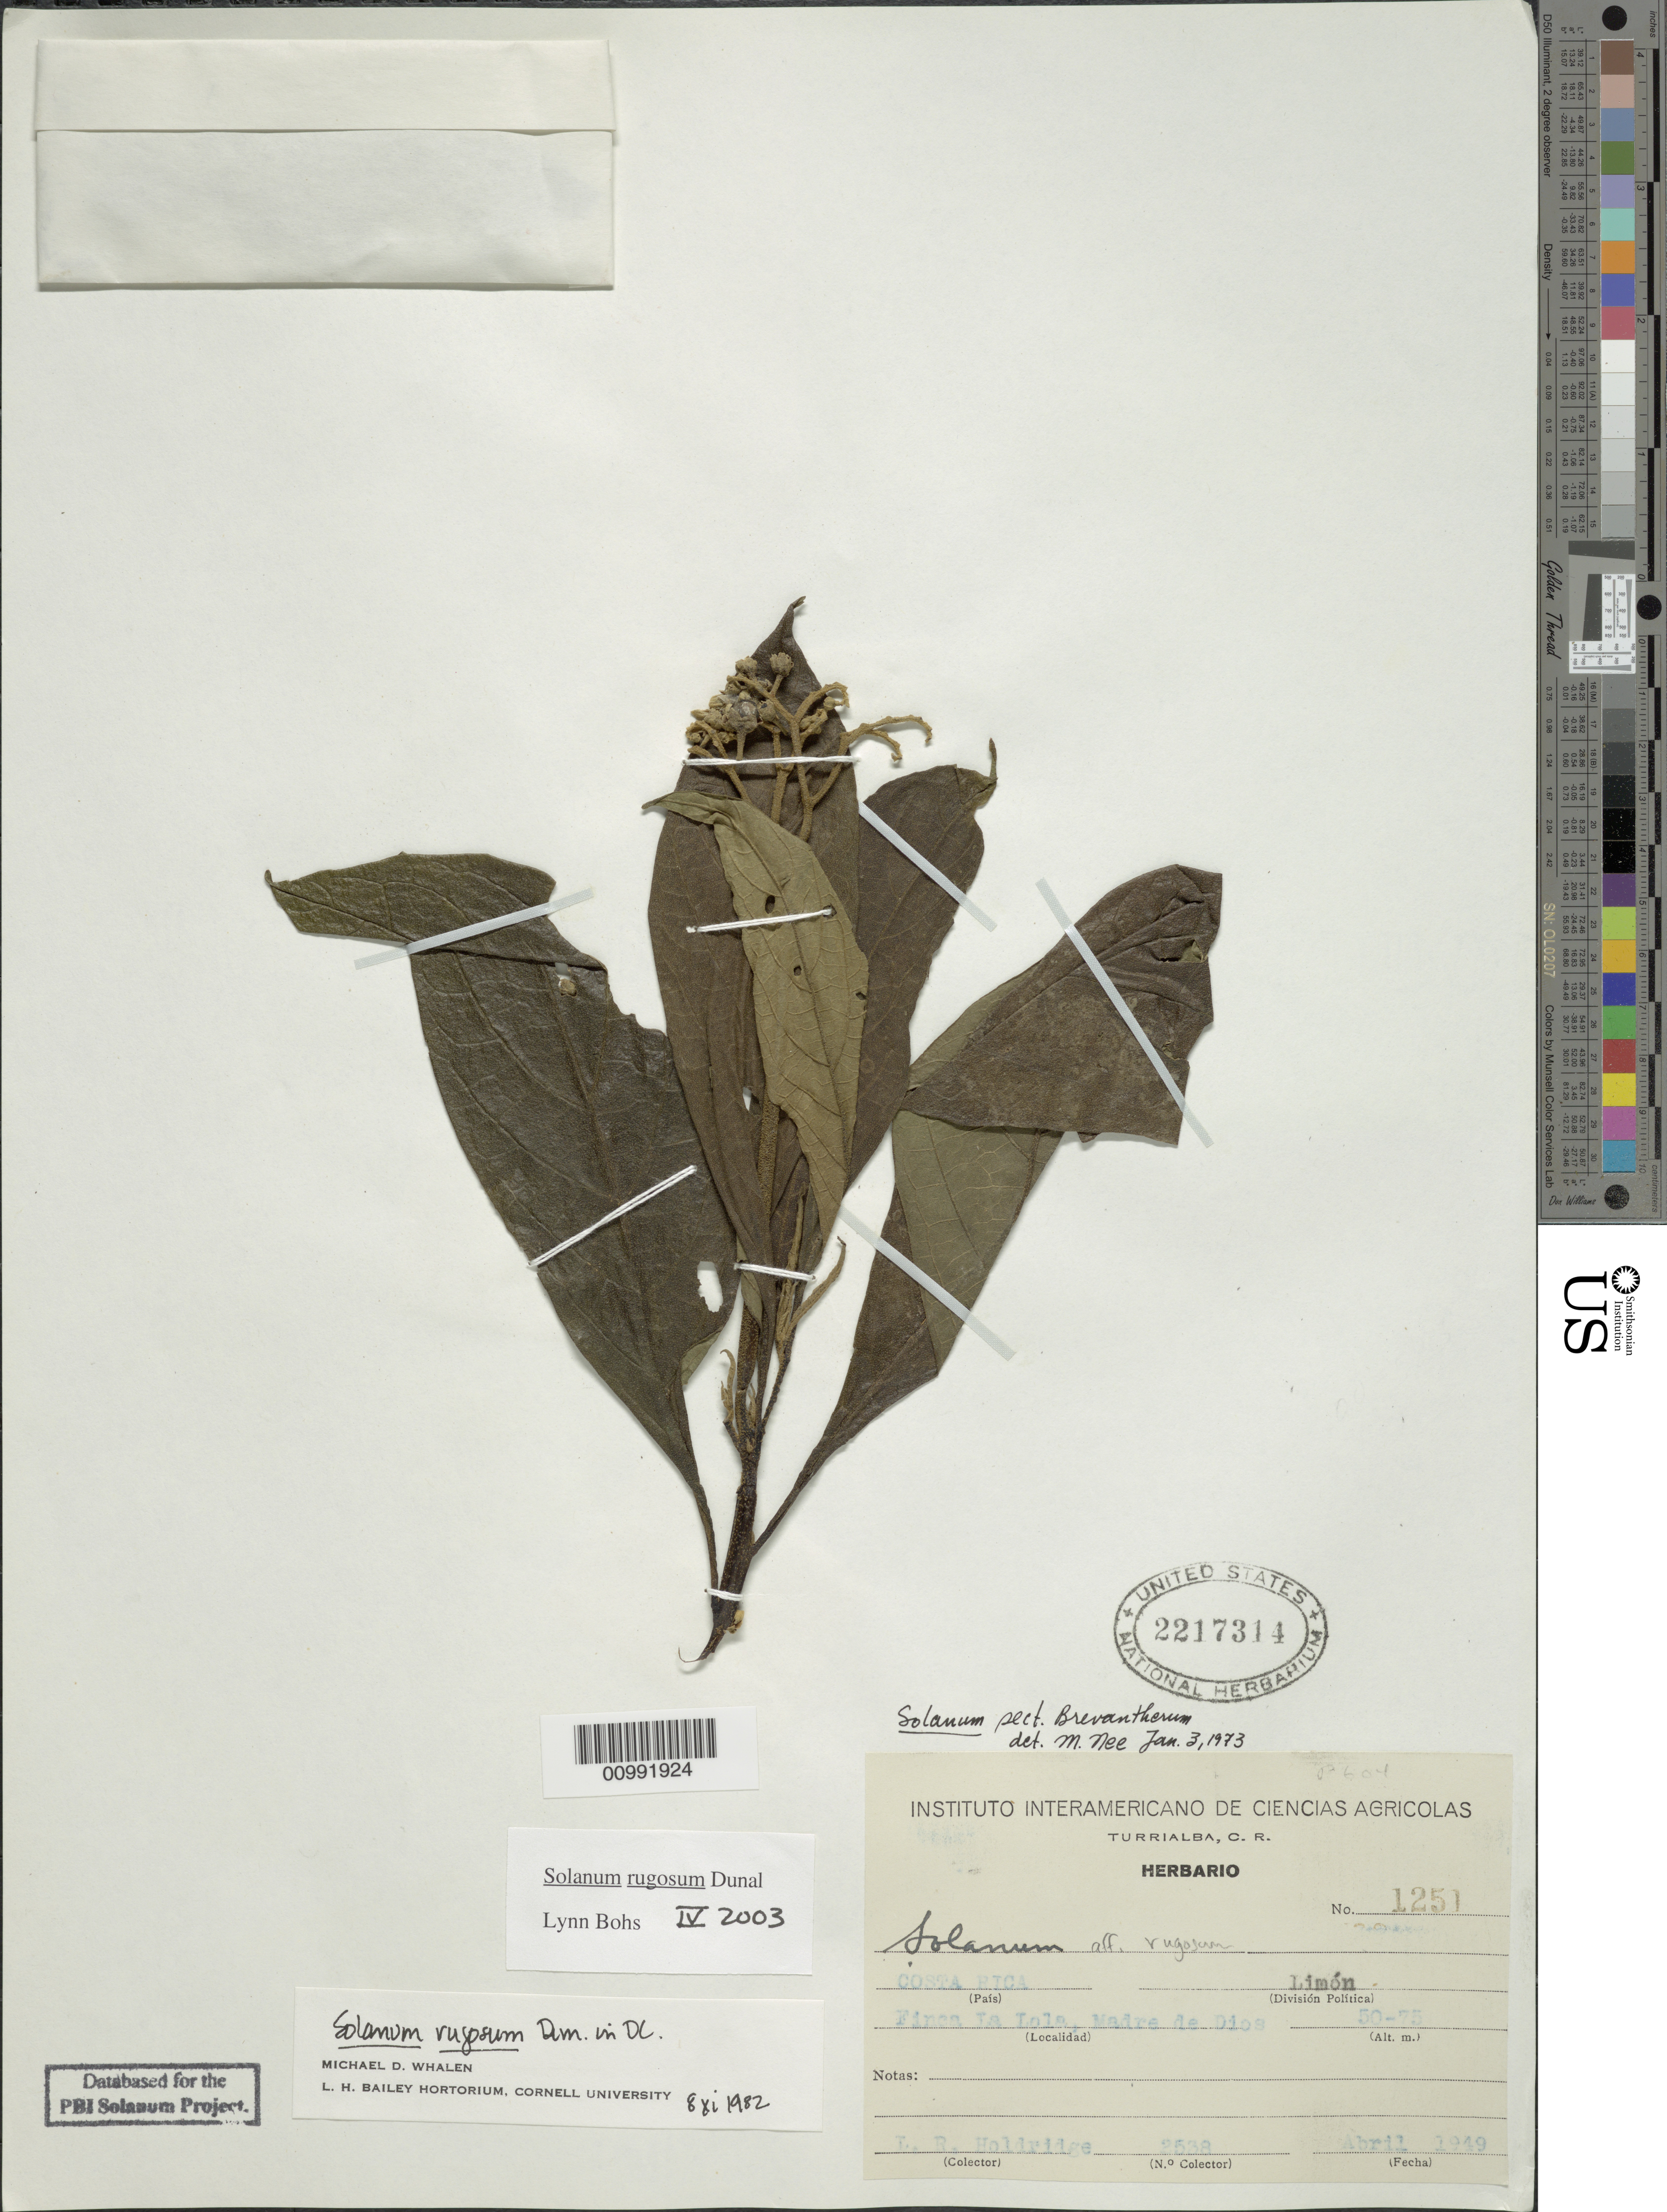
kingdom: Plantae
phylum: Tracheophyta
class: Magnoliopsida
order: Solanales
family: Solanaceae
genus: Solanum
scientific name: Solanum rugosum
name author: Dunal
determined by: Bohs, L. A.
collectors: L. Holdridge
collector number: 2538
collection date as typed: Apr 1949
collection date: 1949-04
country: Costa Rica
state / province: Limón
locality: Finca La Lola, Madre de Dios.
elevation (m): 50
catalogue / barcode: US 2217314